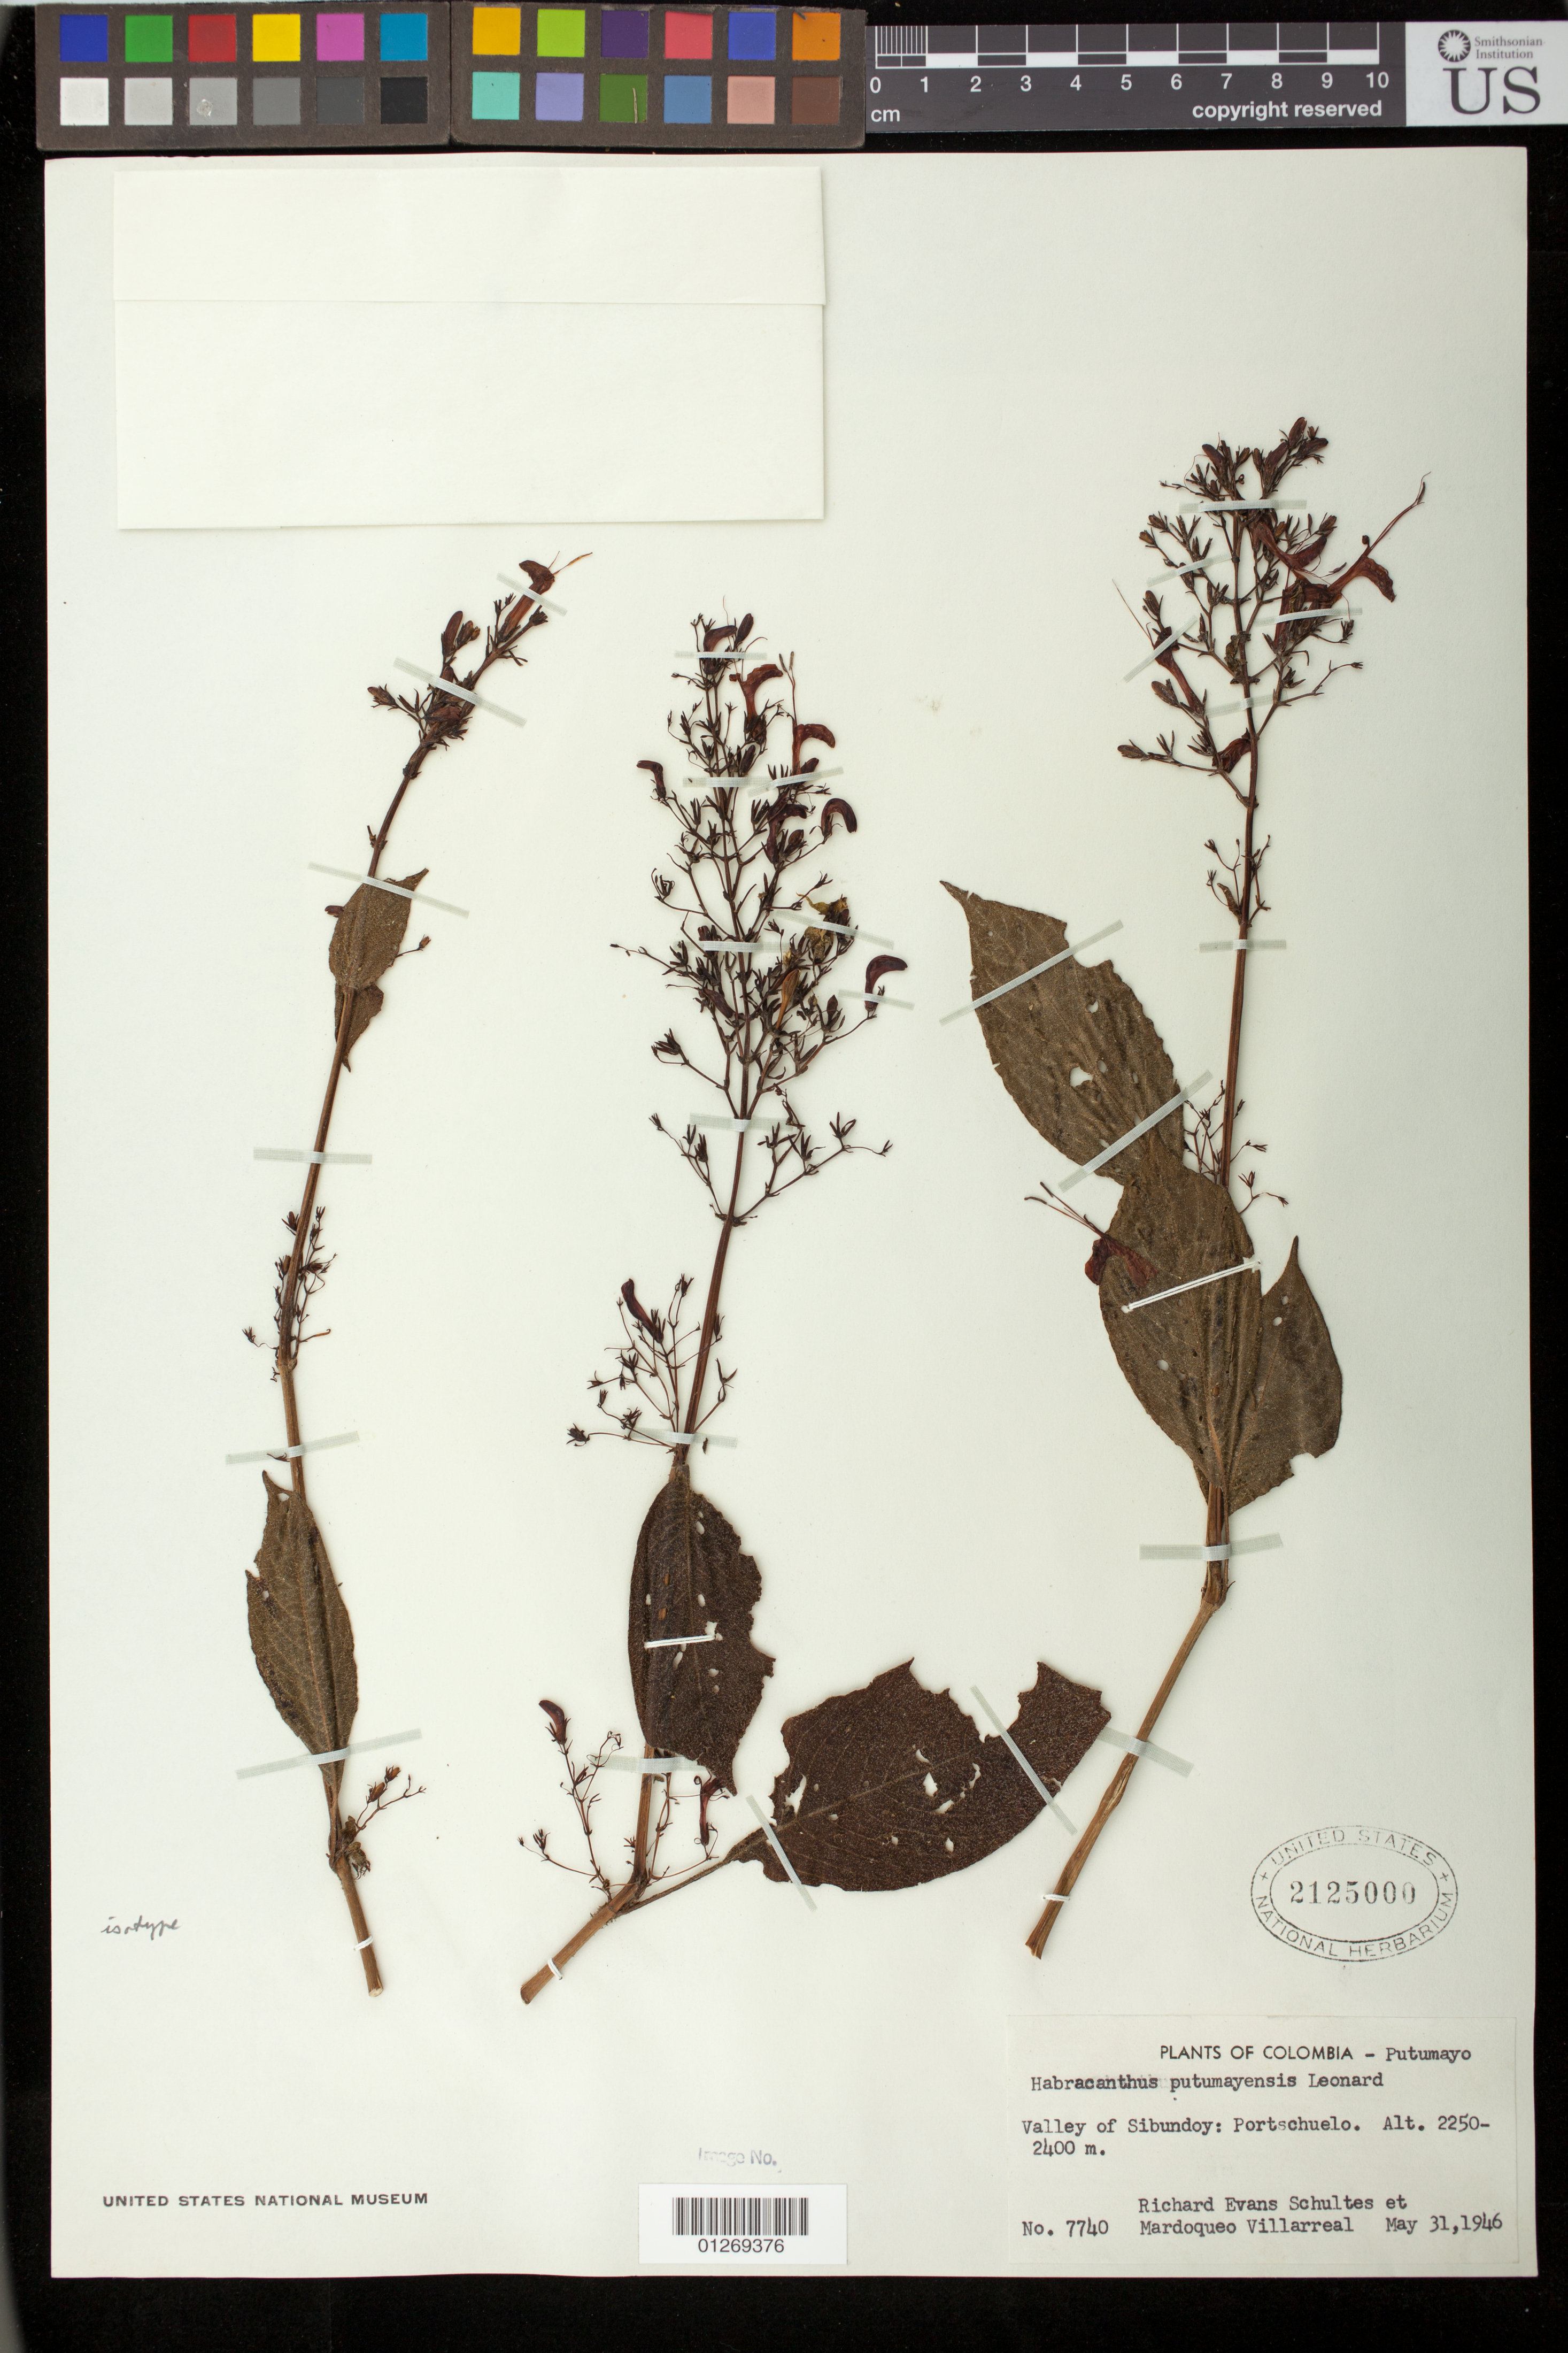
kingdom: Plantae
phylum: Tracheophyta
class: Magnoliopsida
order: Lamiales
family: Acanthaceae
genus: Habracanthus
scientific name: Habracanthus putumayensis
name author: Leonard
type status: Isotype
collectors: R. E. Schultes & M. Villareal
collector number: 7740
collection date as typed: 31 May 1946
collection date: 1946-05-31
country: Colombia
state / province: Putumayo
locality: Valley of Sibundoy: Portachuelo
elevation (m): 2250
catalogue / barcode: US 2125000